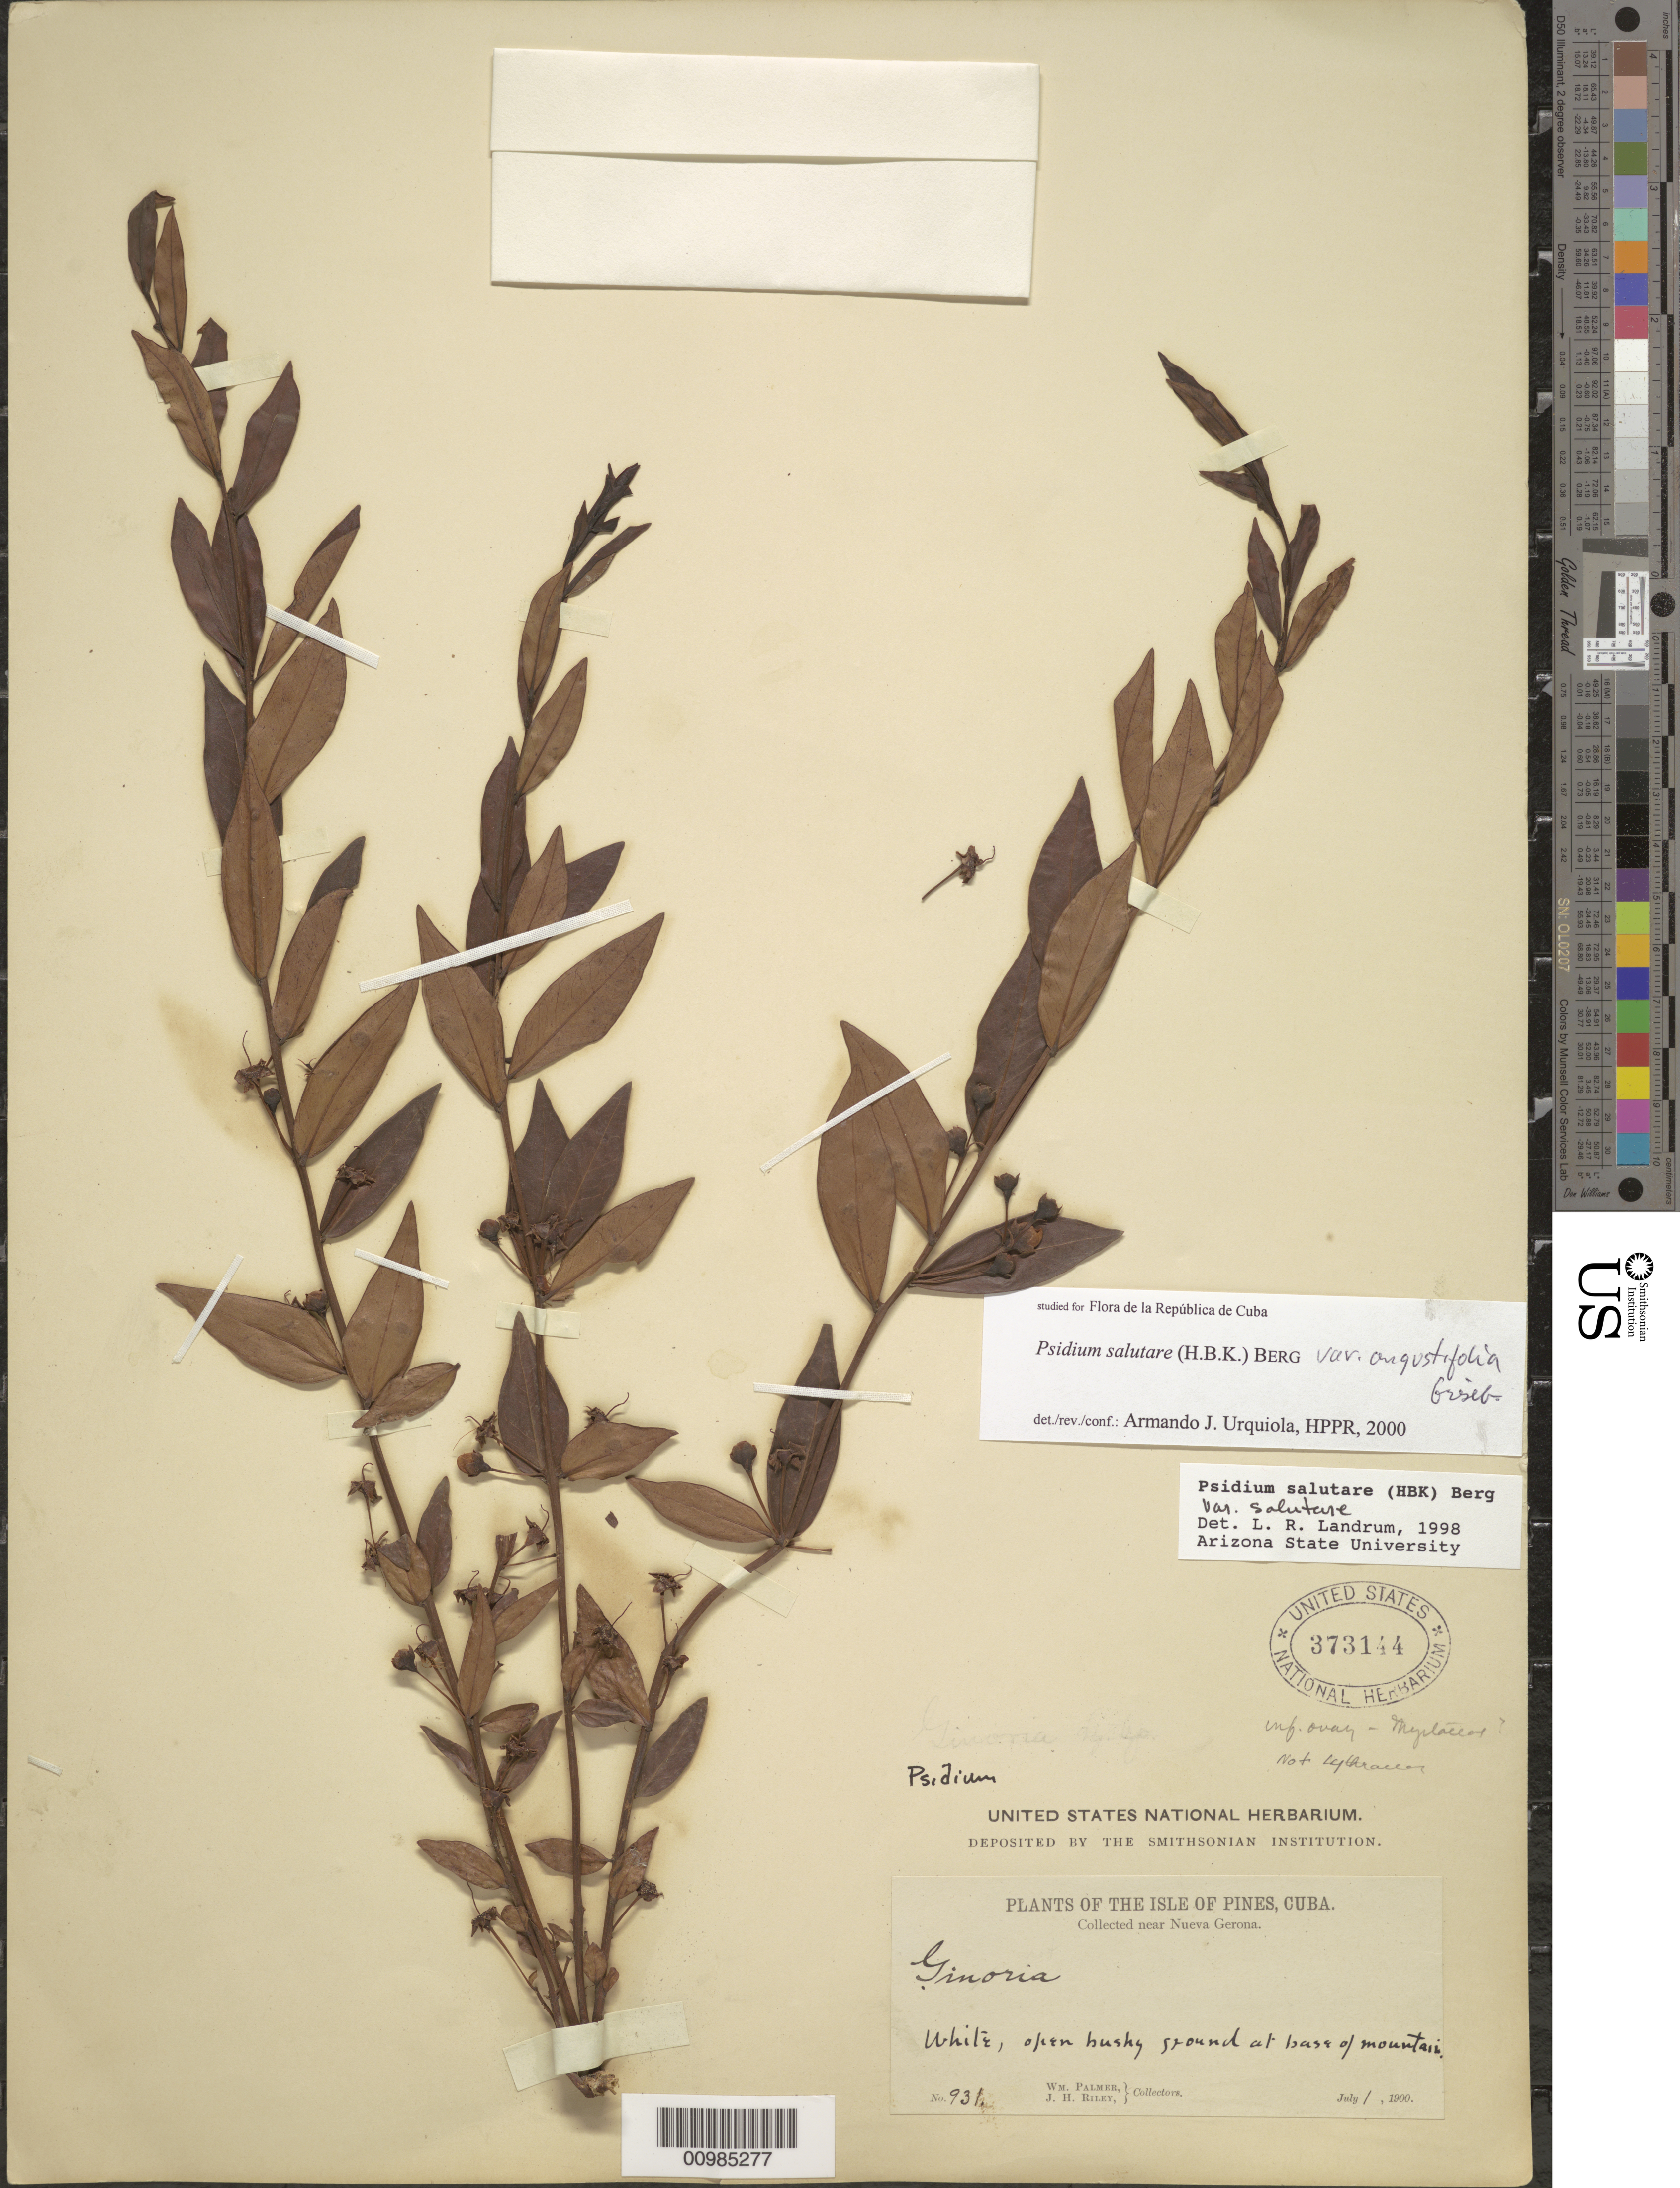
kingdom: Plantae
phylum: Tracheophyta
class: Magnoliopsida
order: Myrtales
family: Myrtaceae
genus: Psidium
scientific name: Psidium salutare var. angustifolia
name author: Griseb.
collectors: W. Palmer & J. H. Riley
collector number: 931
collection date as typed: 01 Jul 1900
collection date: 1900-07-01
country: Cuba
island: Isla de la Juventud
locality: Isle of Pines, Near Nueva Gerona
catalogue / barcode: US 373144